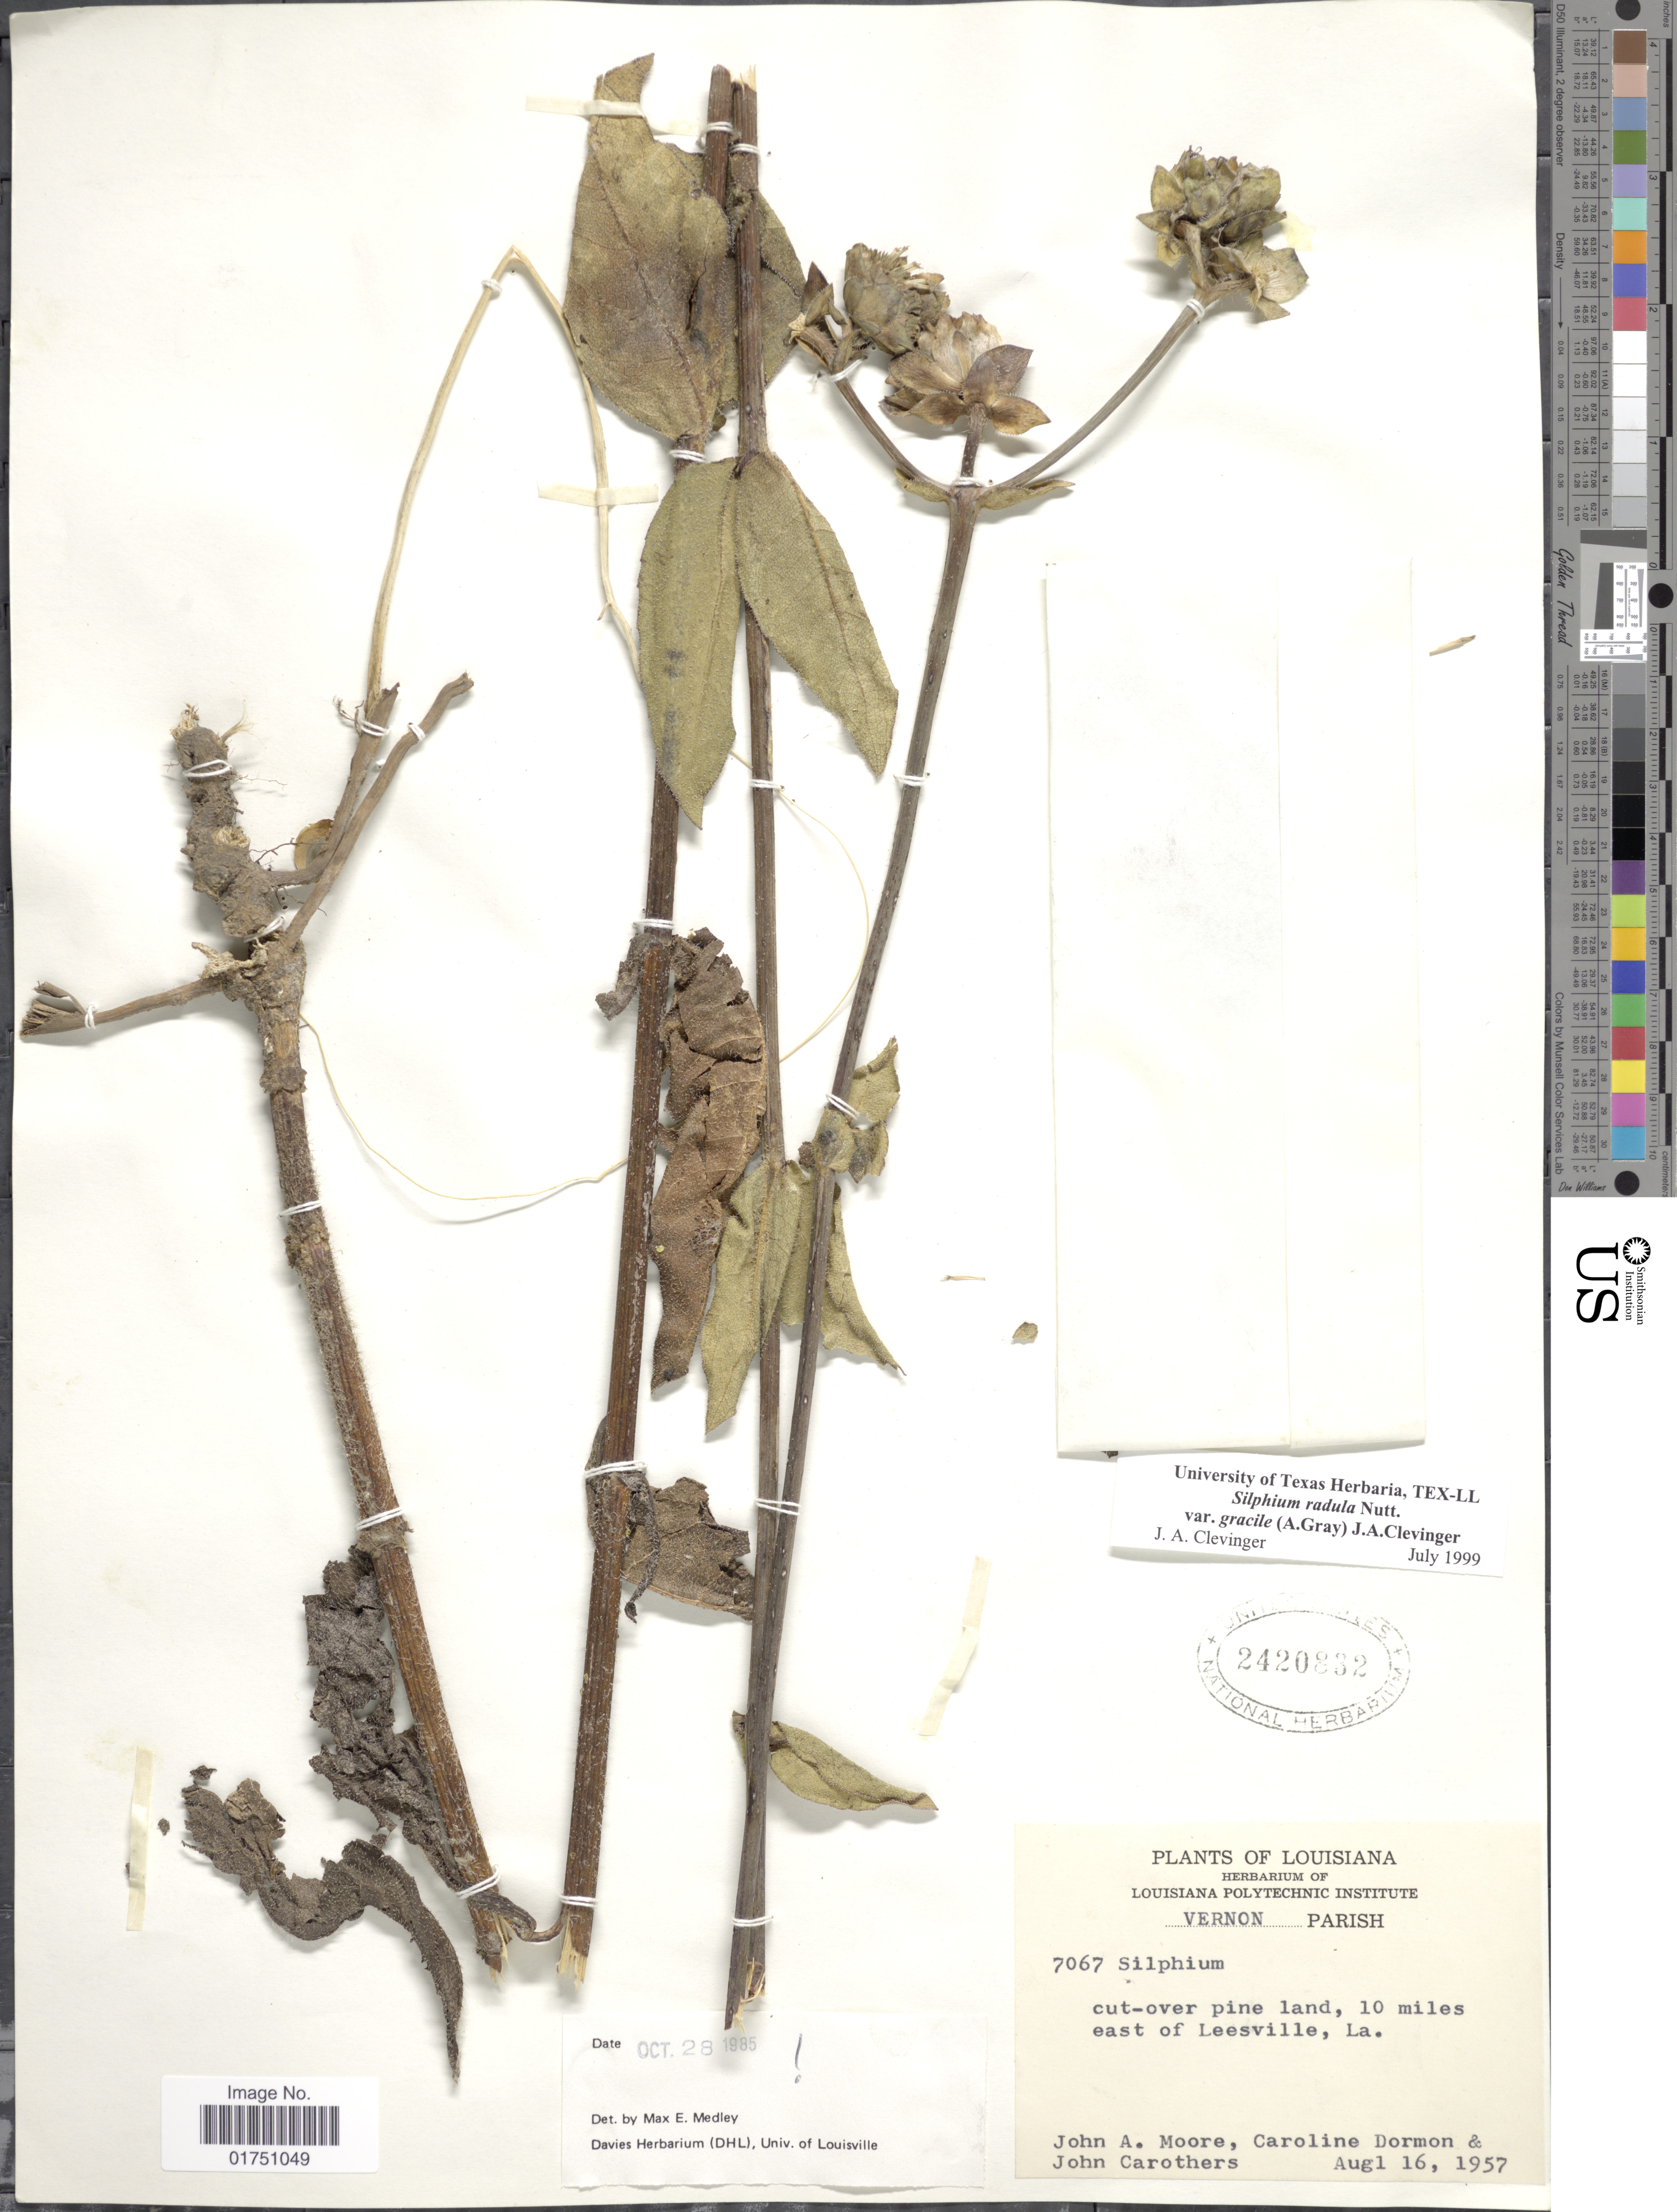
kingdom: Plantae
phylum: Tracheophyta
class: Magnoliopsida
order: Asterales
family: Asteraceae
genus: Silphium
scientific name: Silphium radula var. gracile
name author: (A. Gray) Clevinger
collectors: J. A. Moore, C. Dormon & J. Carothers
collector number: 7067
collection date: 1957-08-16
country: United States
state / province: Louisiana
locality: Vernon Parish. Cut-over pine land, 10 miles east of Leesville, La.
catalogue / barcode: US 2420832